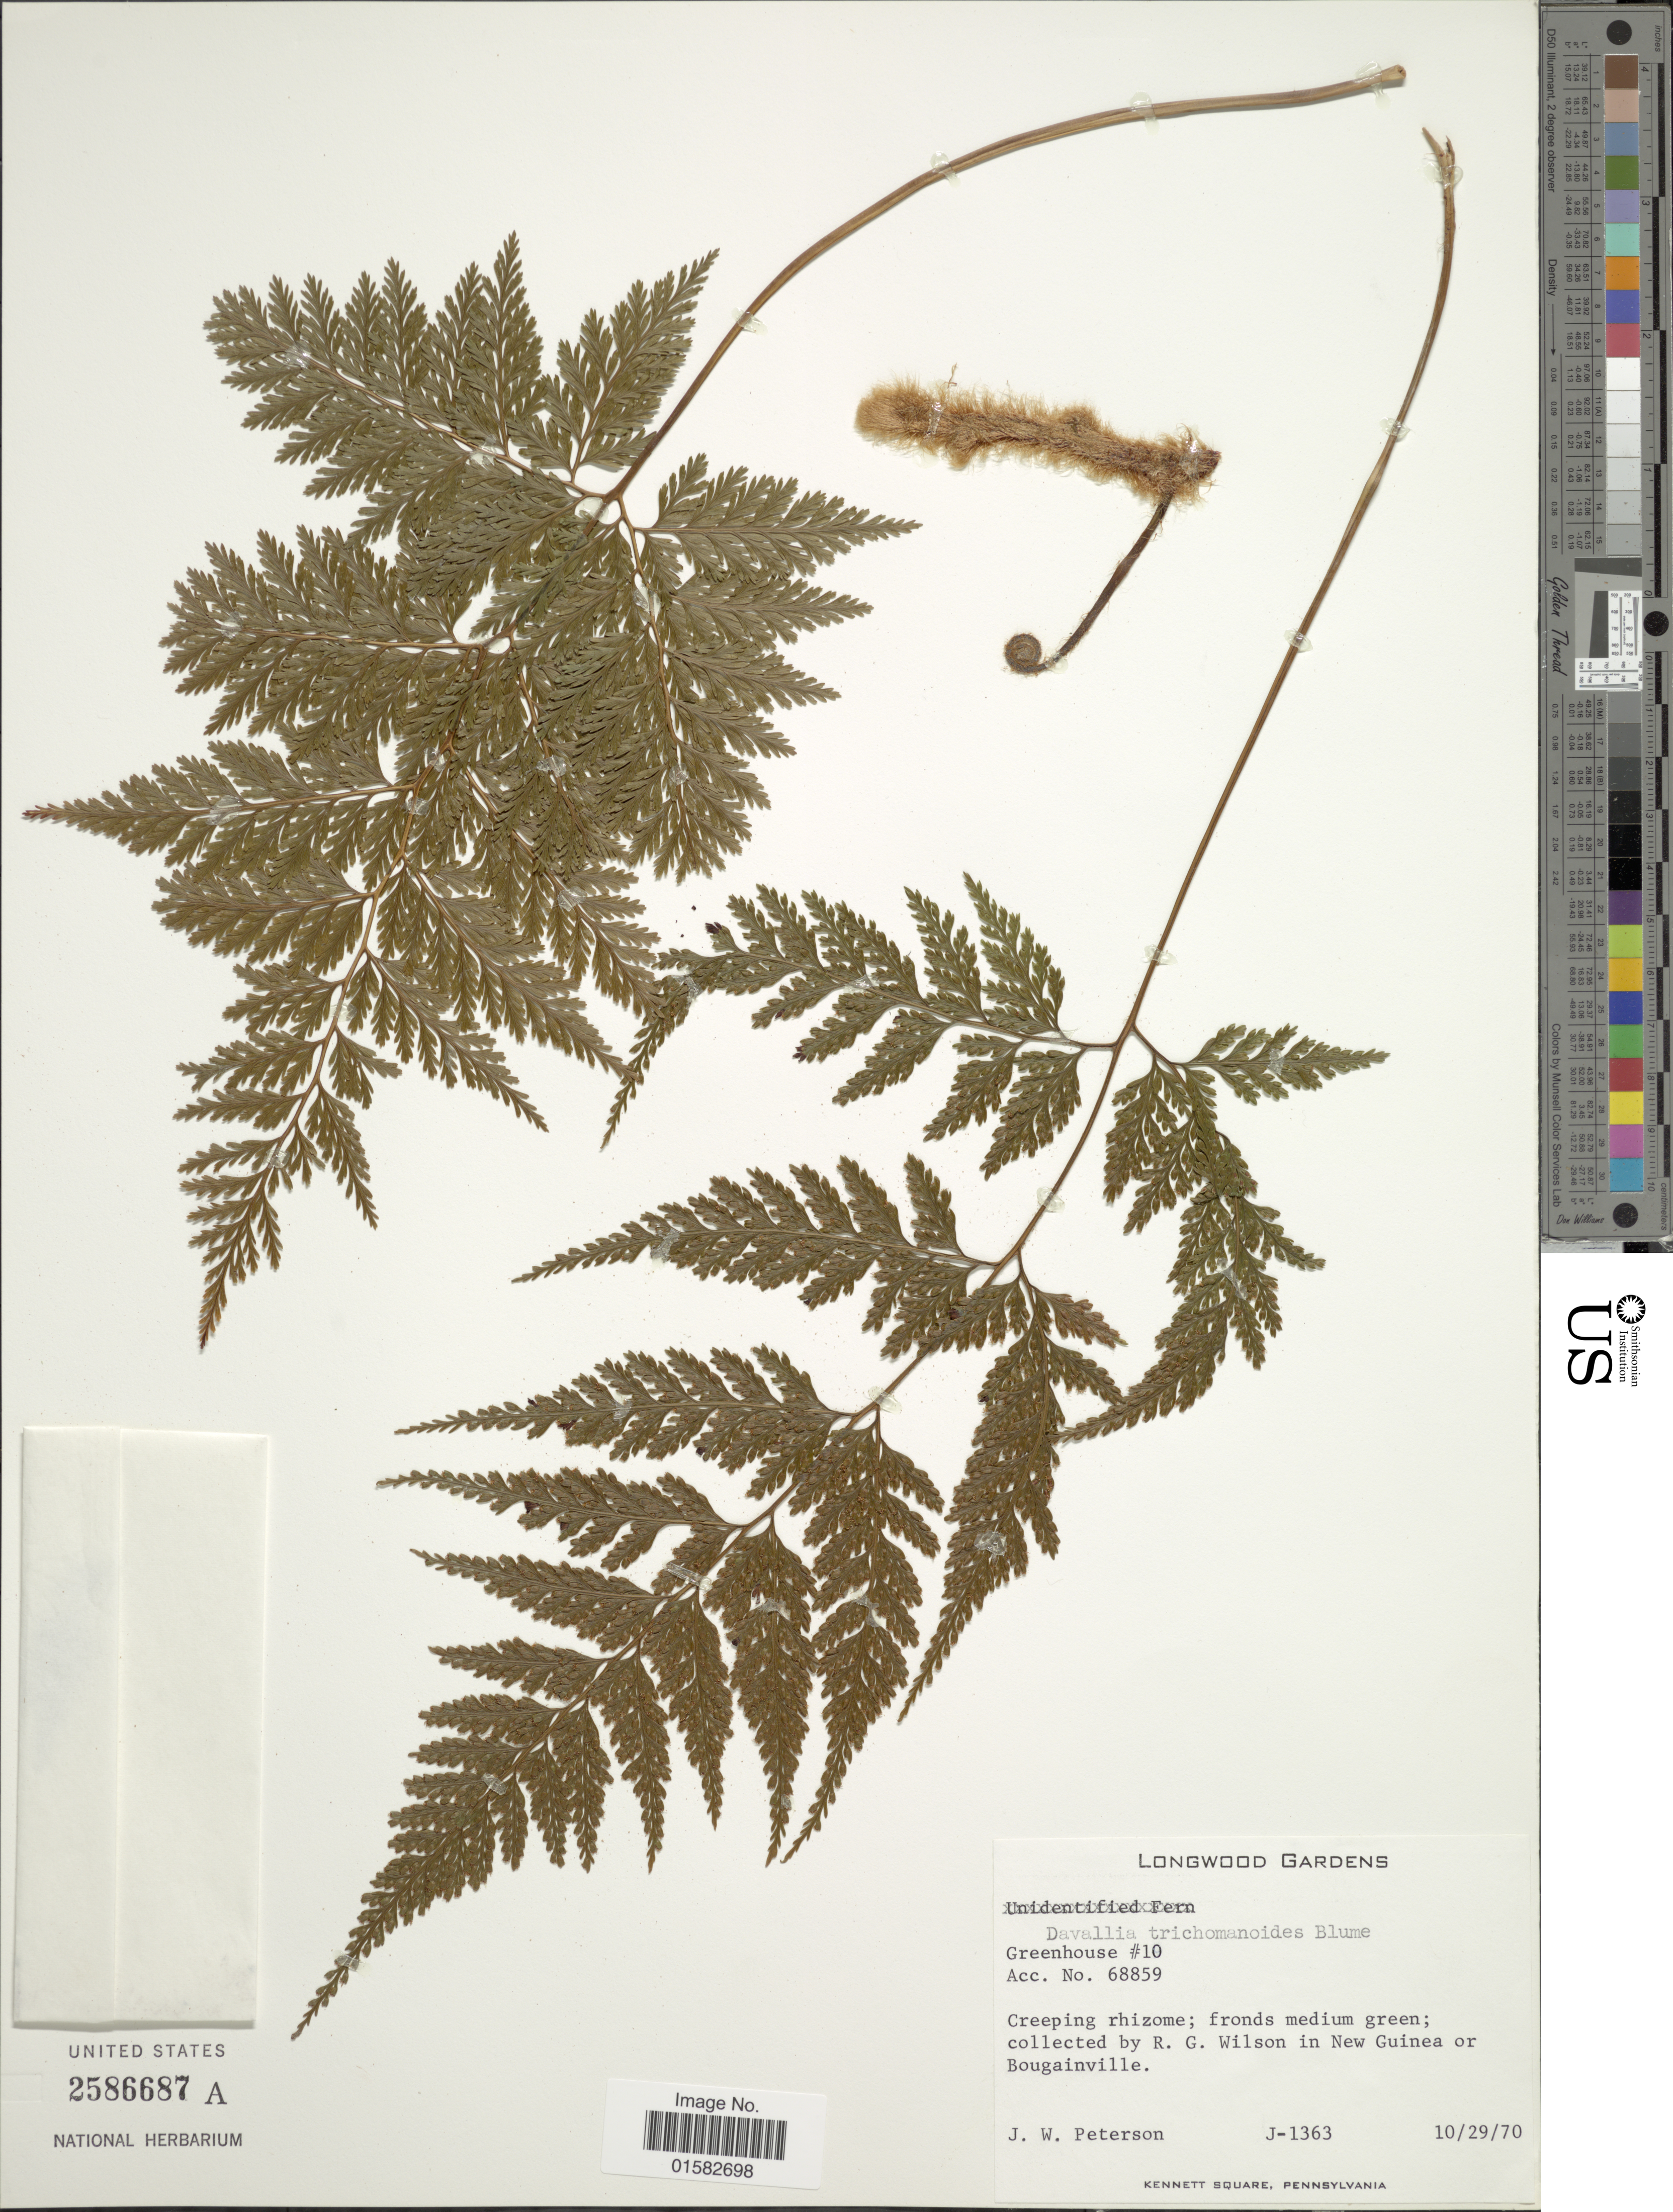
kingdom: Plantae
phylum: Tracheophyta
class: Polypodiopsida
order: Polypodiales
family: Davalliaceae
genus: Davallia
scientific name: Davallia trichomanoides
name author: Blume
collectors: J. W. Peterson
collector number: J-1363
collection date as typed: Transcribed d/m/y: 29/10/70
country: United States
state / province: Pennsylvania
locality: Longwood Gardens, Greenhouse 10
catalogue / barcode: US 2586687